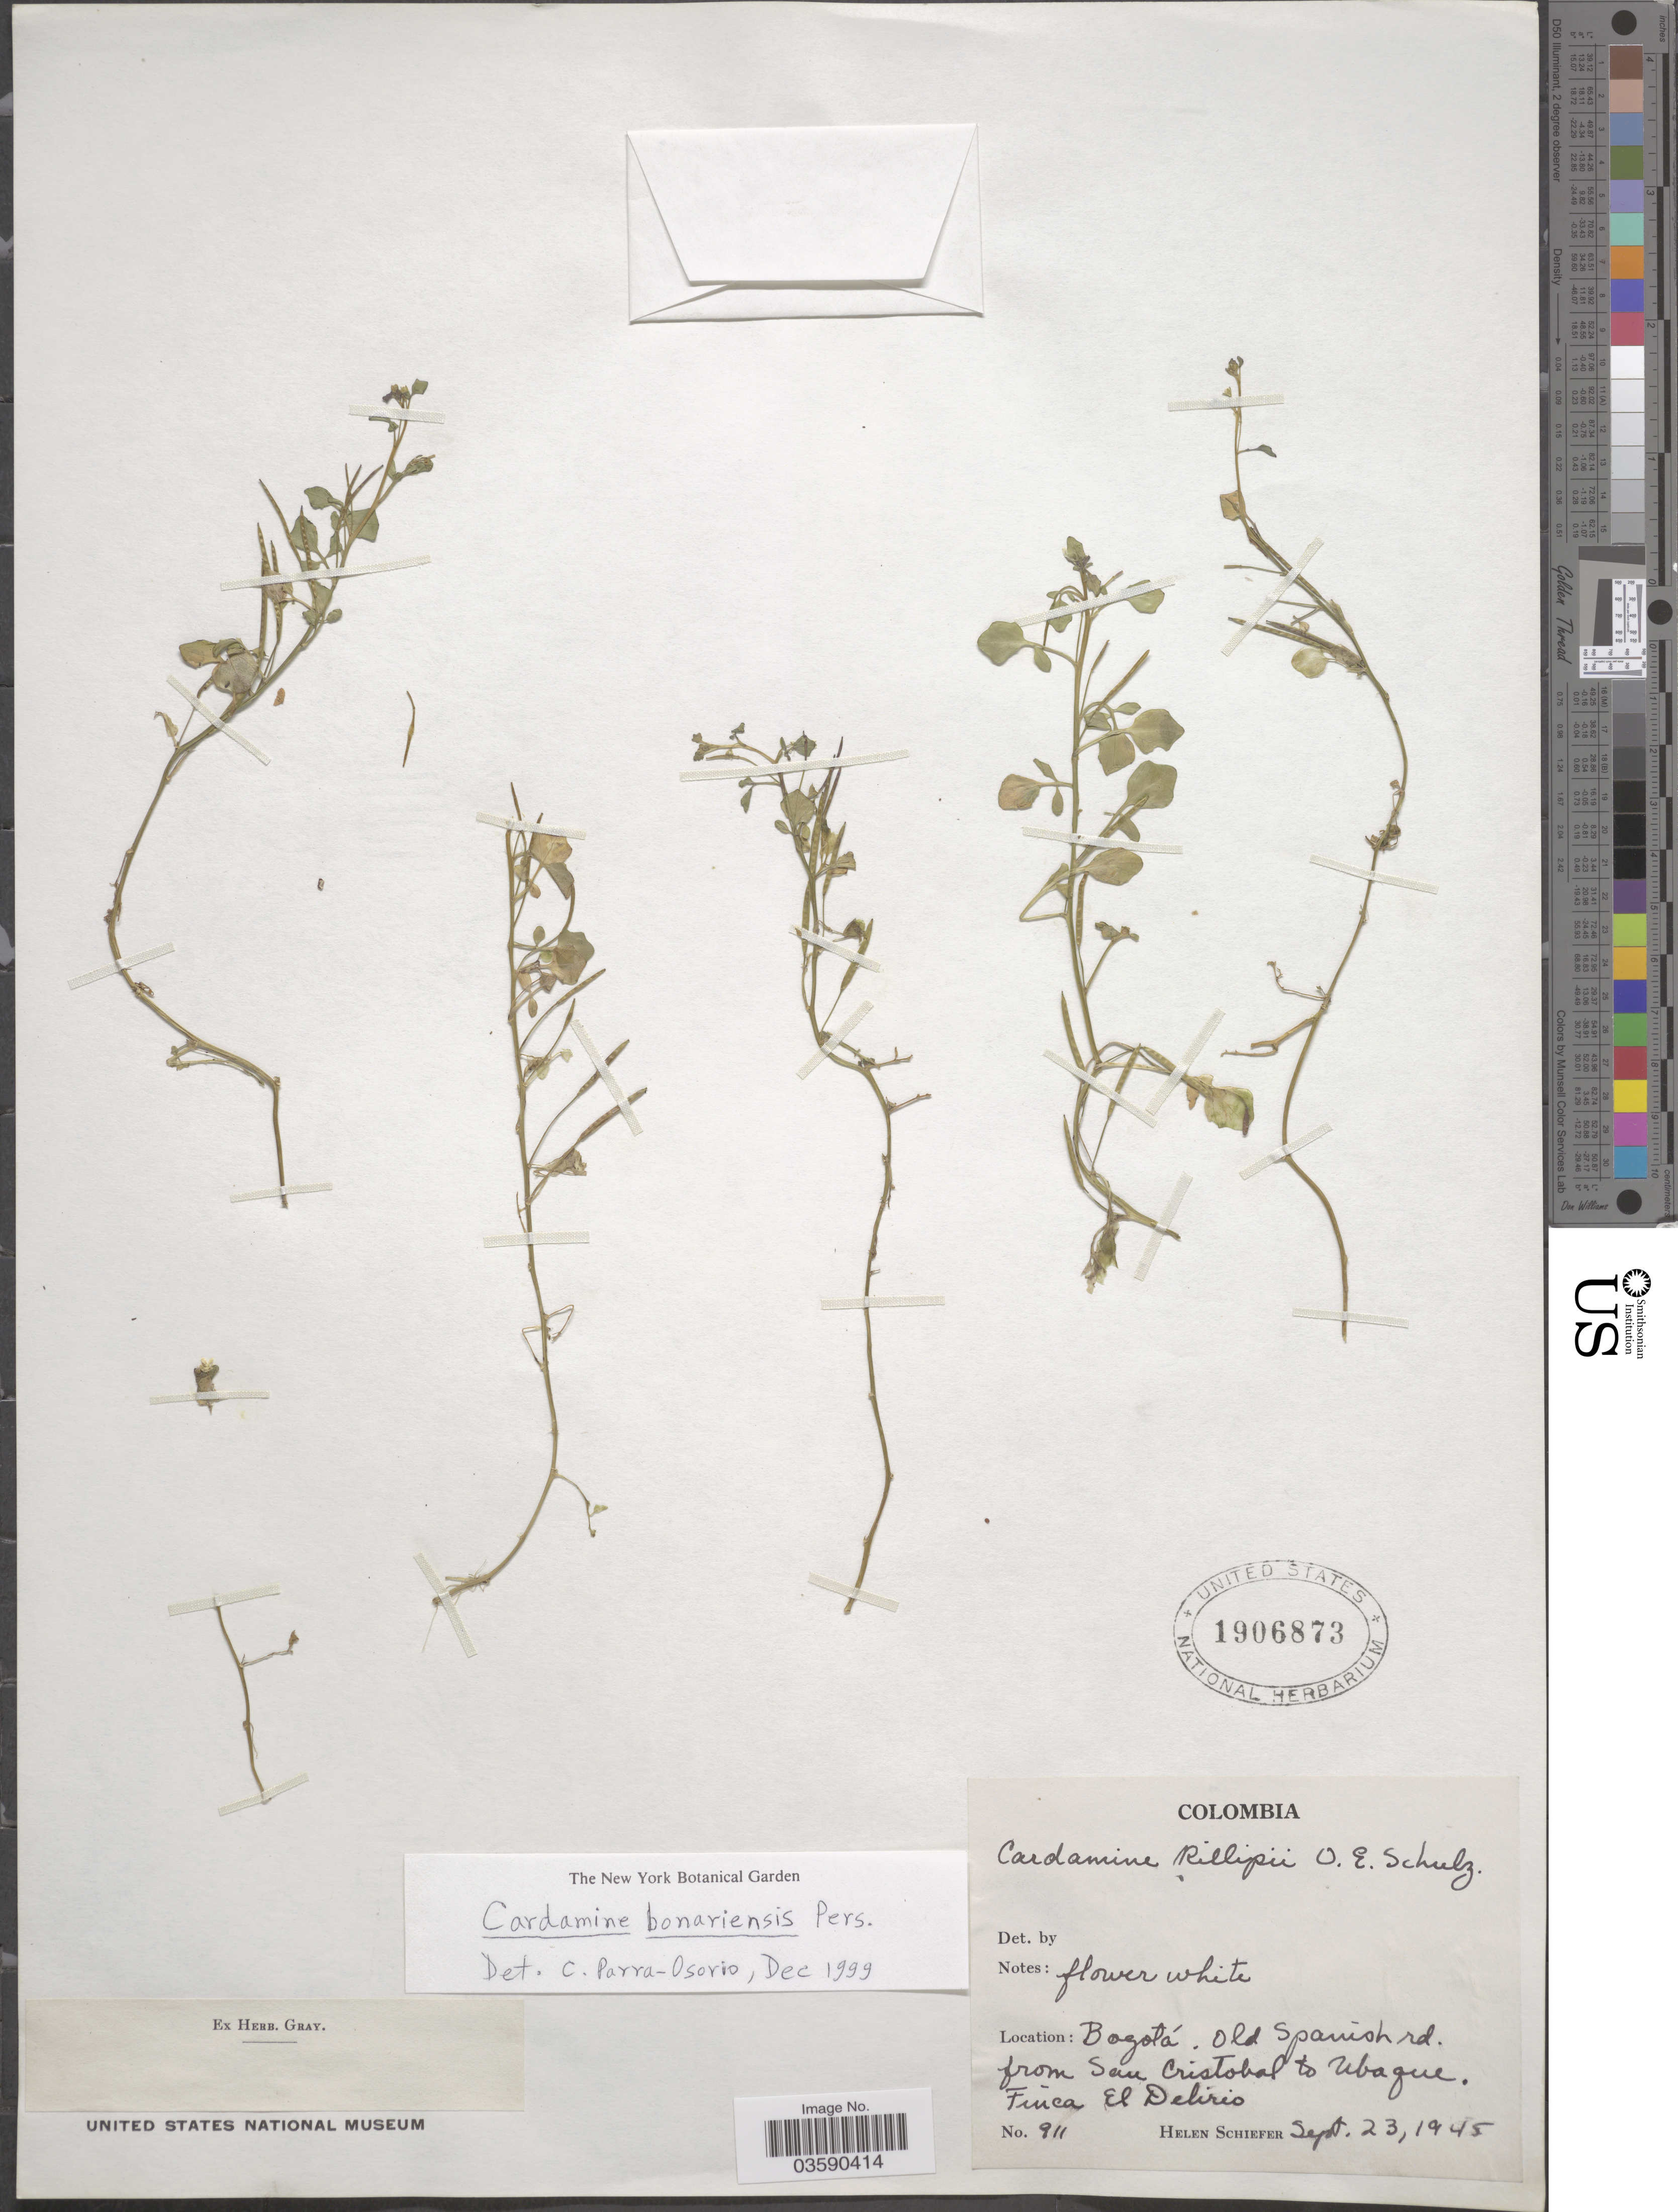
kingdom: Plantae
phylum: Tracheophyta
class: Magnoliopsida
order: Brassicales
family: Brassicaceae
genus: Cardamine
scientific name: Cardamine bonariensis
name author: Pers.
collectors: H. Schiefer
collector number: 911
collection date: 1945-09-23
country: Colombia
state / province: Bogota D.C.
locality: Old Spanish rd. from San Cristobal to Ubaque. Finca El Delirio.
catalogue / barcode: US 1906873